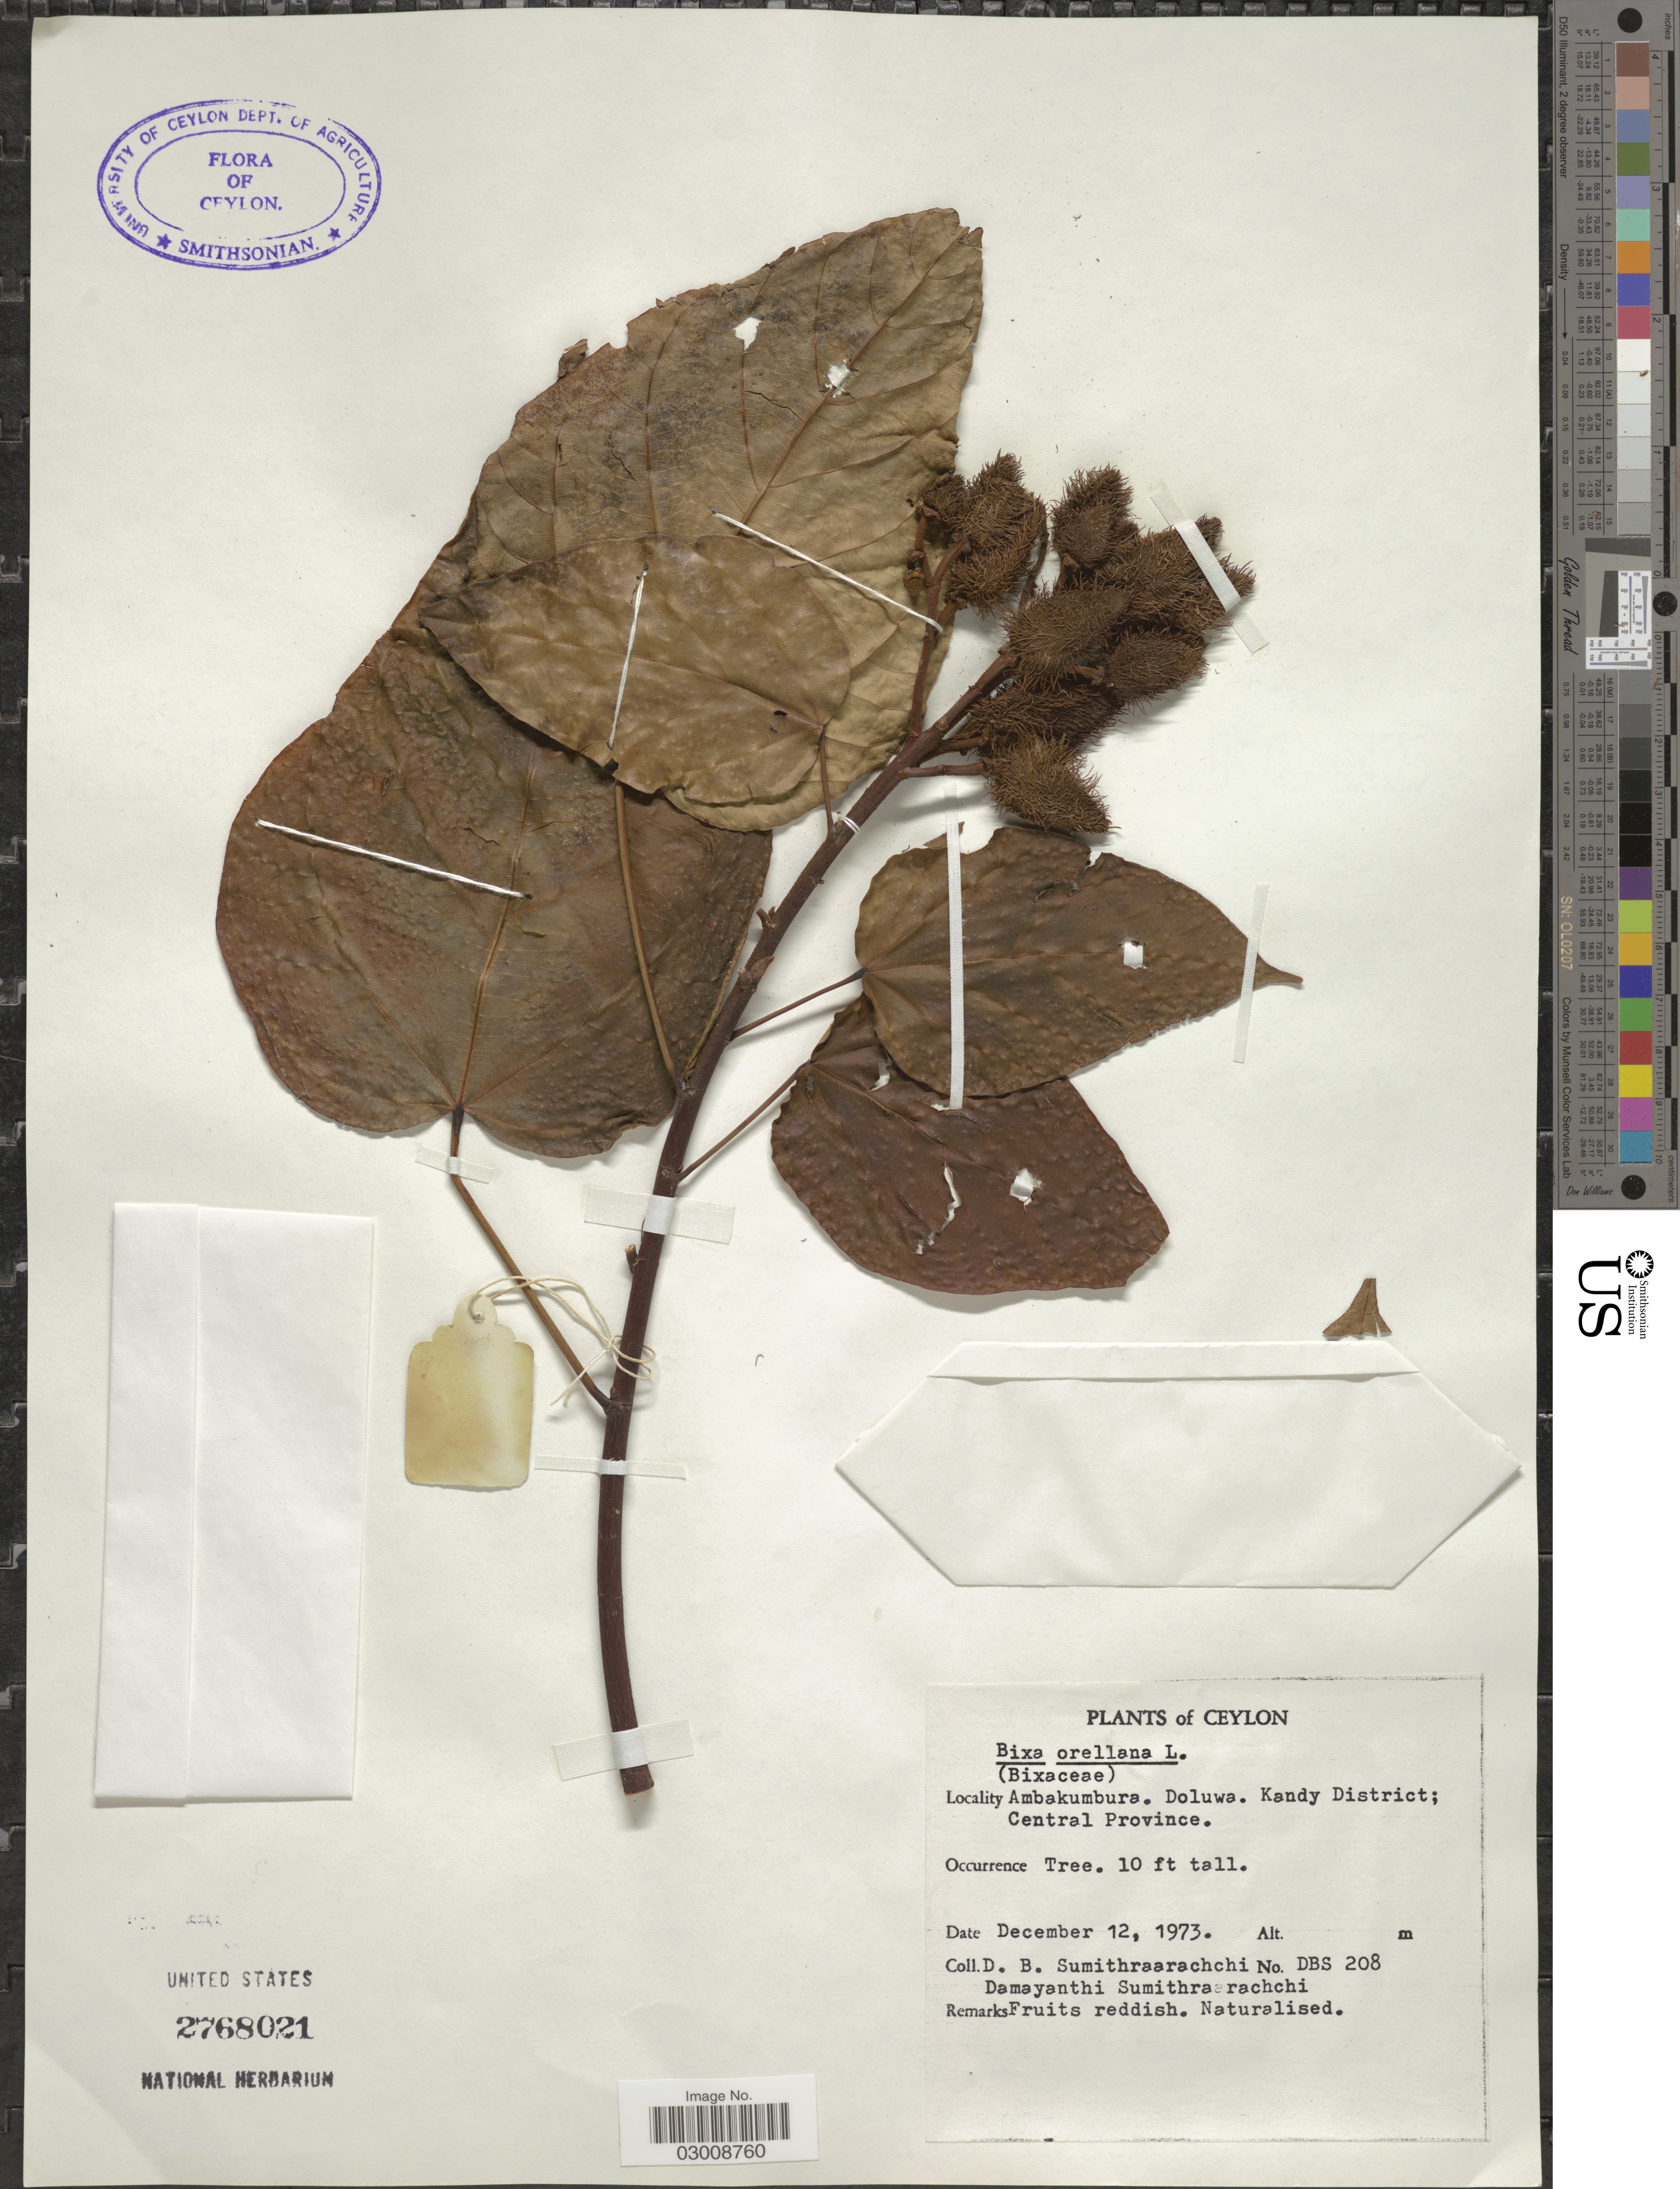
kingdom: Plantae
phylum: Tracheophyta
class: Magnoliopsida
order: Malvales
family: Bixaceae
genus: Bixa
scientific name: Bixa orellana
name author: L.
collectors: D. B. Sumithraarachchi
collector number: DBS 208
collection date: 1973-12-12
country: Sri Lanka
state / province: Central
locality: Ceylon, Ambakumbura, Doluwa, Kandy District; Central Province.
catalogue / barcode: US 2768021